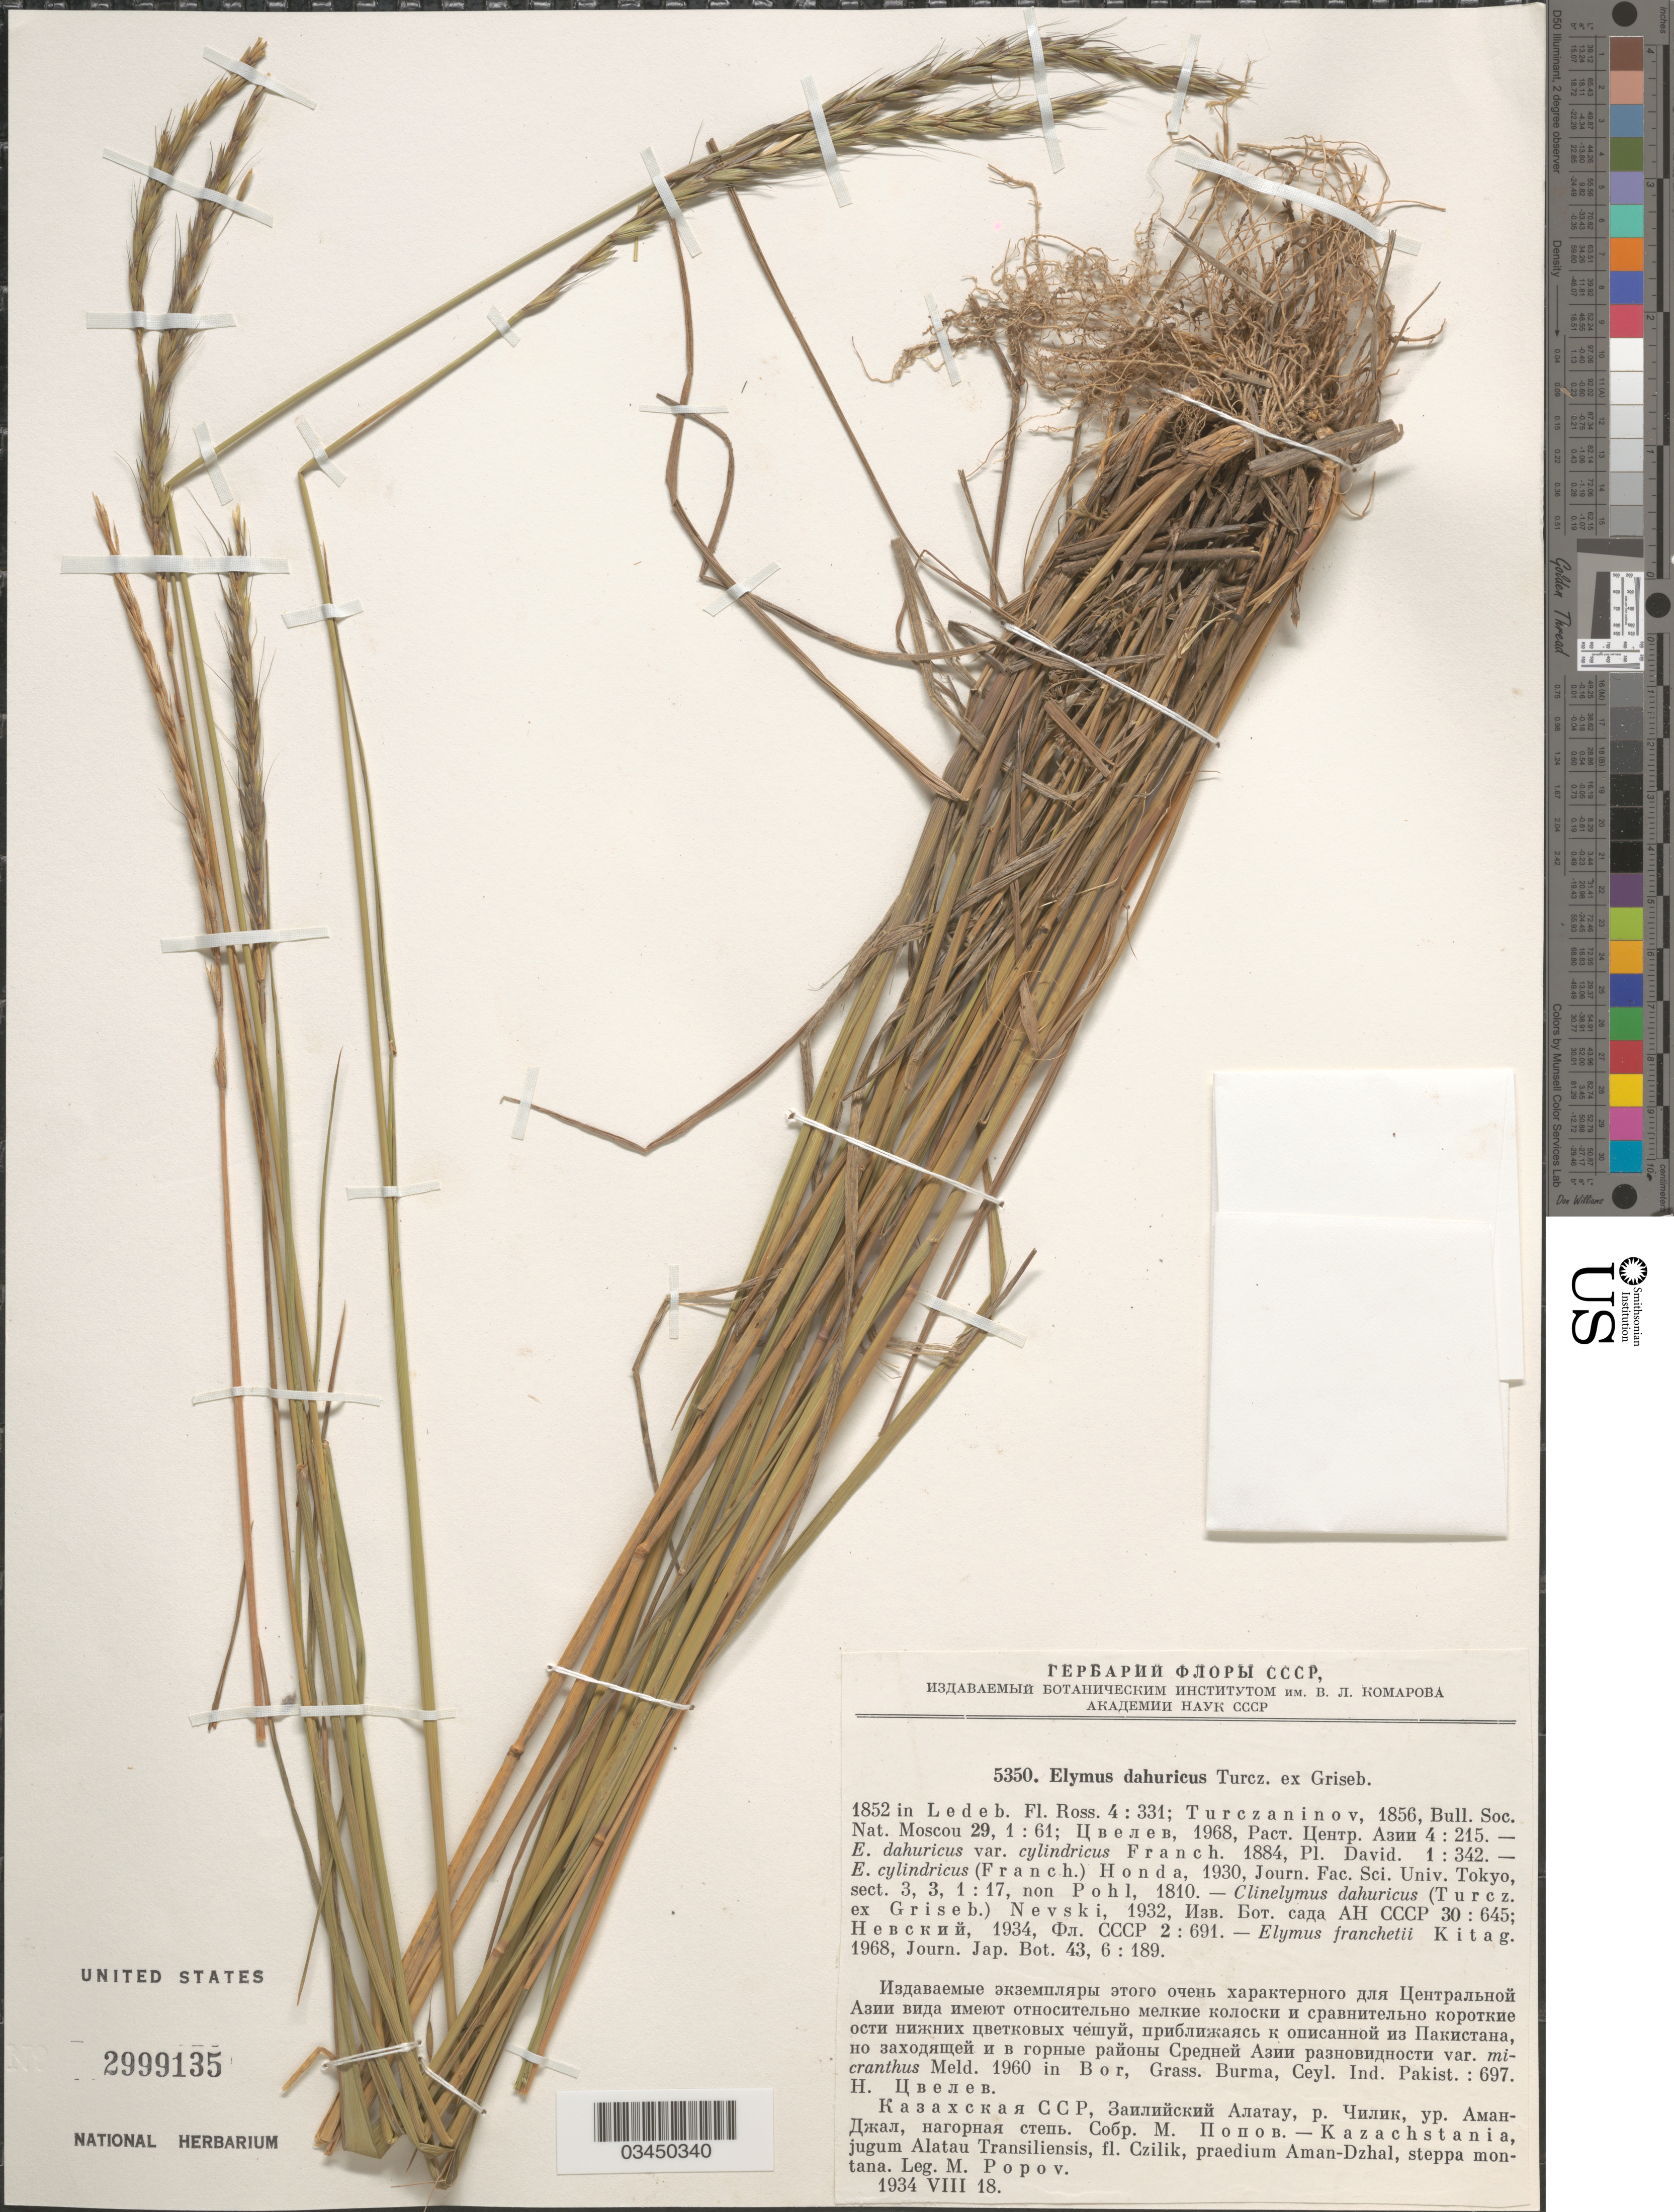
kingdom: Plantae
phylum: Tracheophyta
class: Liliopsida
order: Poales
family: Poaceae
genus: Elymus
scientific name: Elymus dahuricus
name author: Turcz. ex Griseb.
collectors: M. Popov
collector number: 5350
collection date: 1934-08-18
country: Kazakhstan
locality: Kazachstania, jugum Alatau Transiliensis, fl. Czilik, praedium Aman-Dzhal, steppa montana.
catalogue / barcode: US 2999135